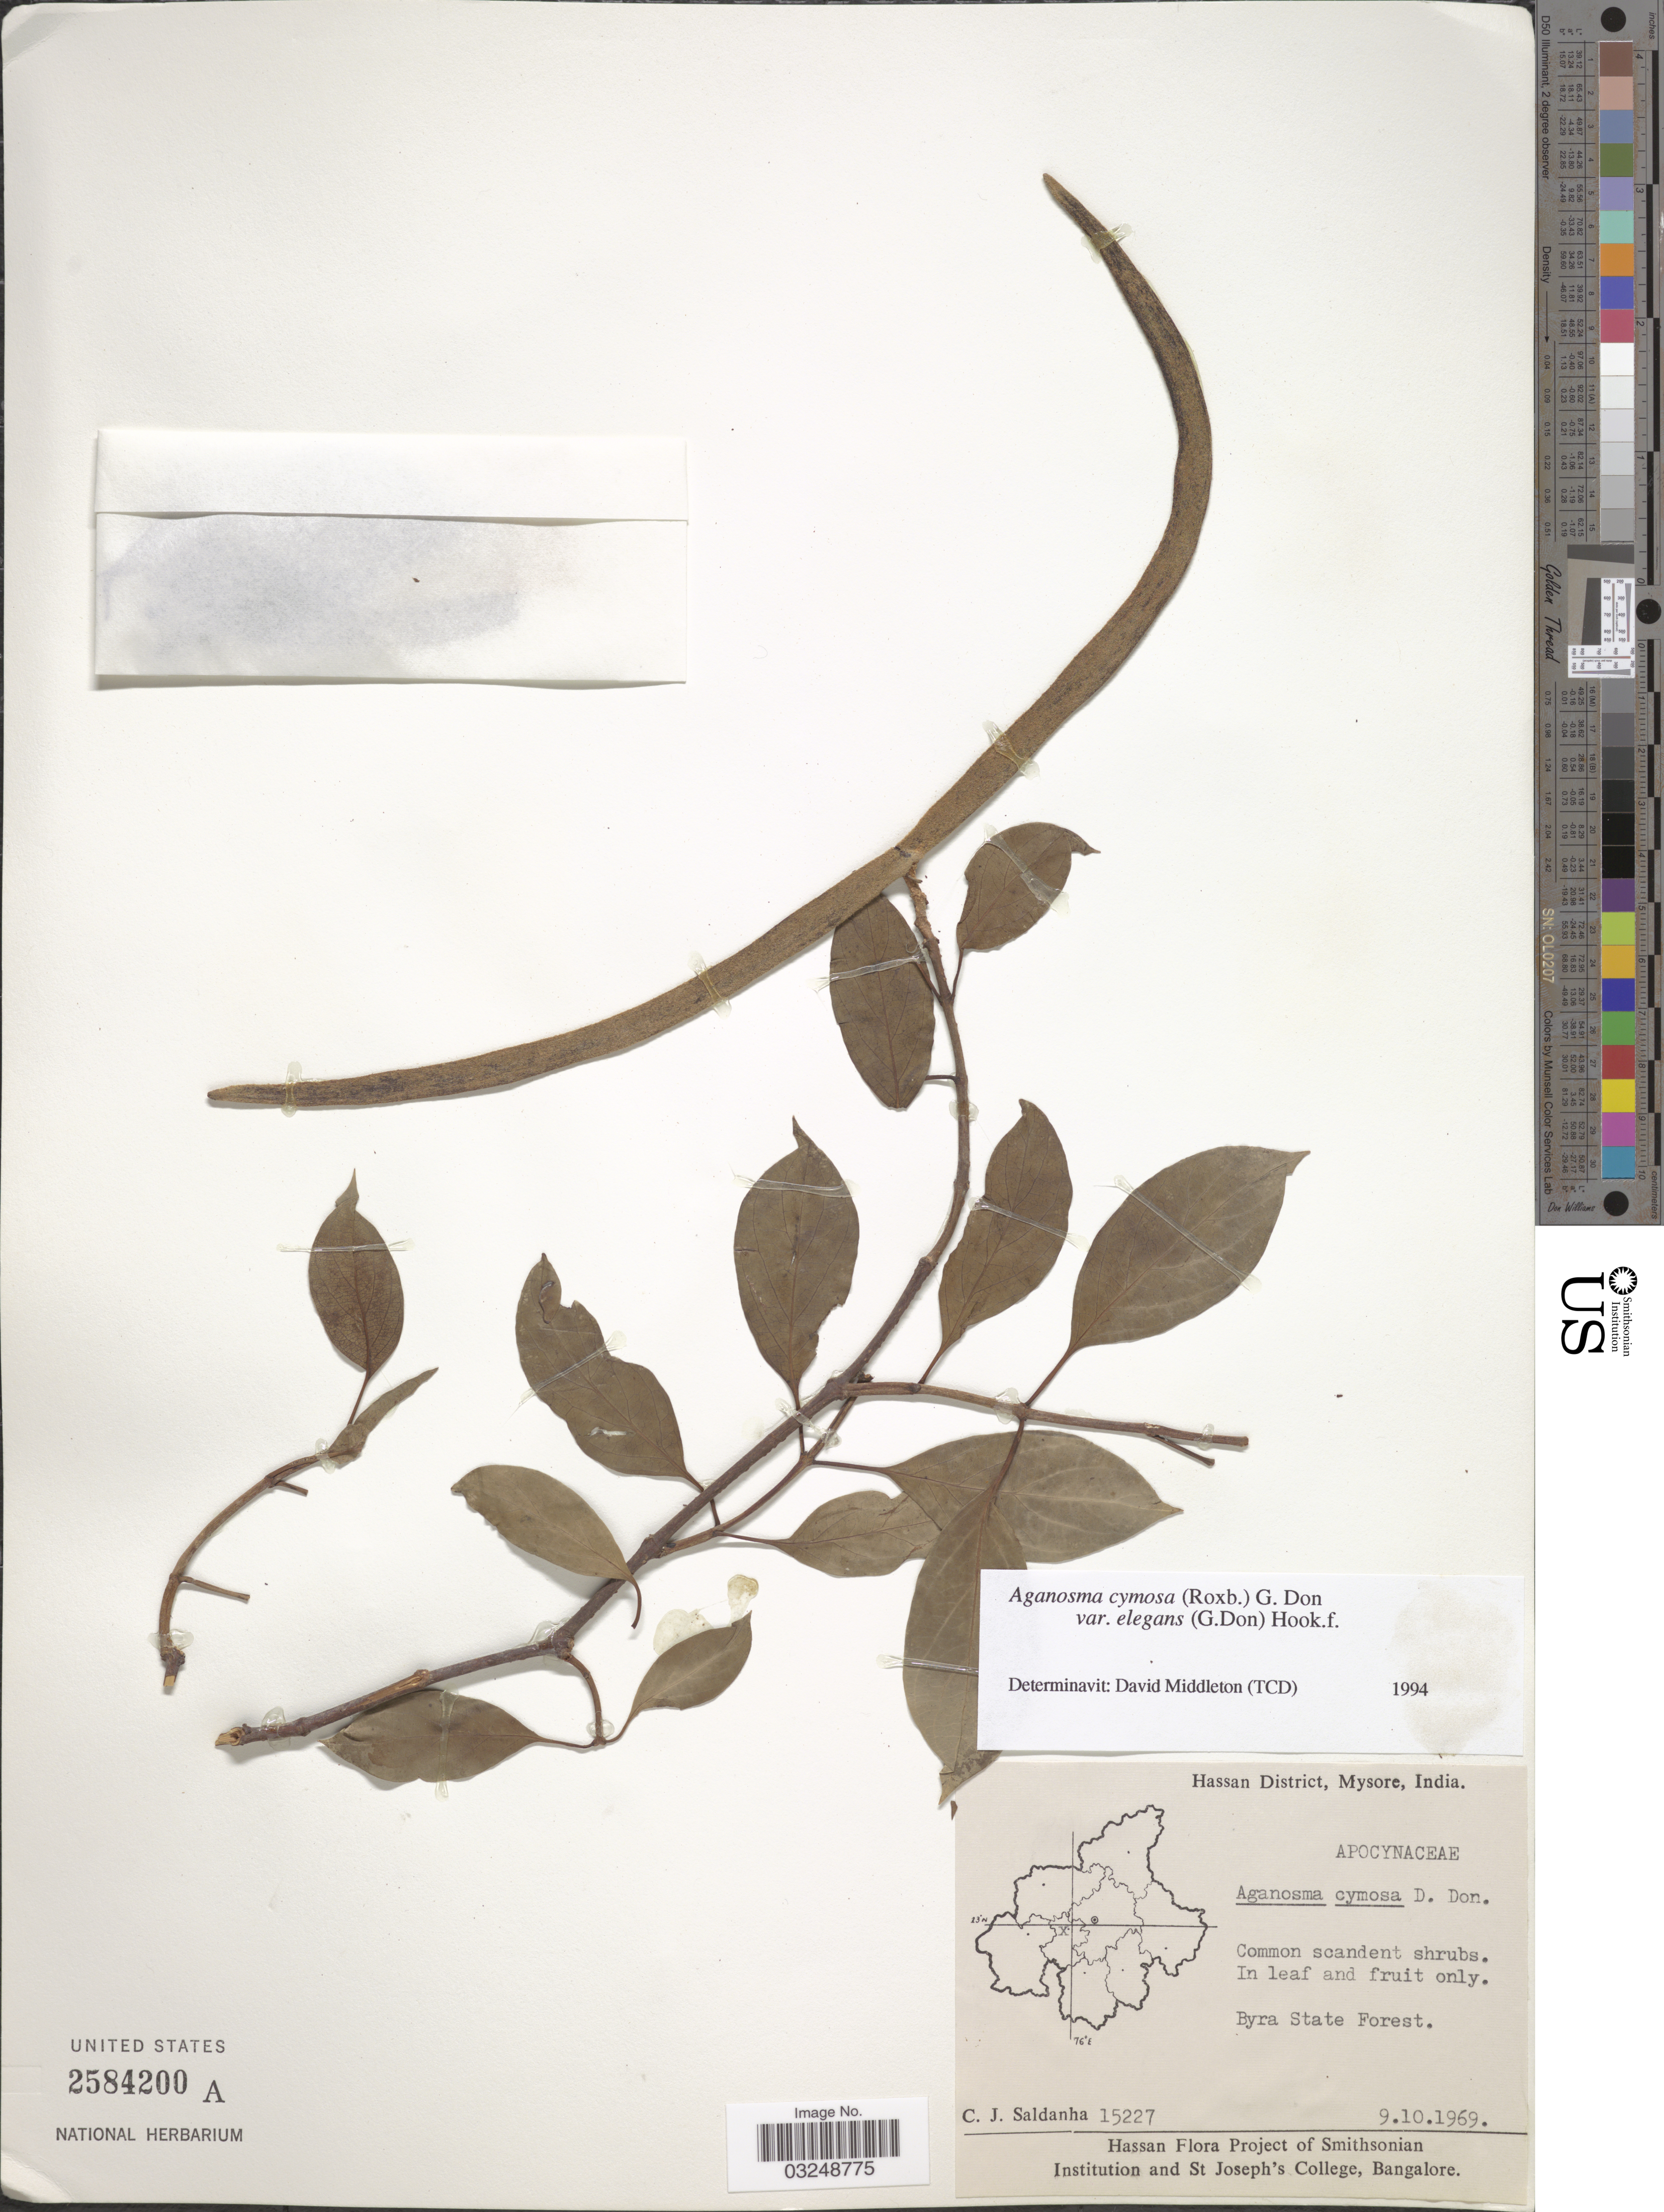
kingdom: Plantae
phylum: Tracheophyta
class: Magnoliopsida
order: Gentianales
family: Apocynaceae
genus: Aganosma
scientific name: Aganosma cymosa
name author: (Roxb.) G. Don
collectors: C. J. Saldanha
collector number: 15227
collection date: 1969-10-09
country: India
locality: Hassan District, Mysore, Byra State Forest.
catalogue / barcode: US 2584200A